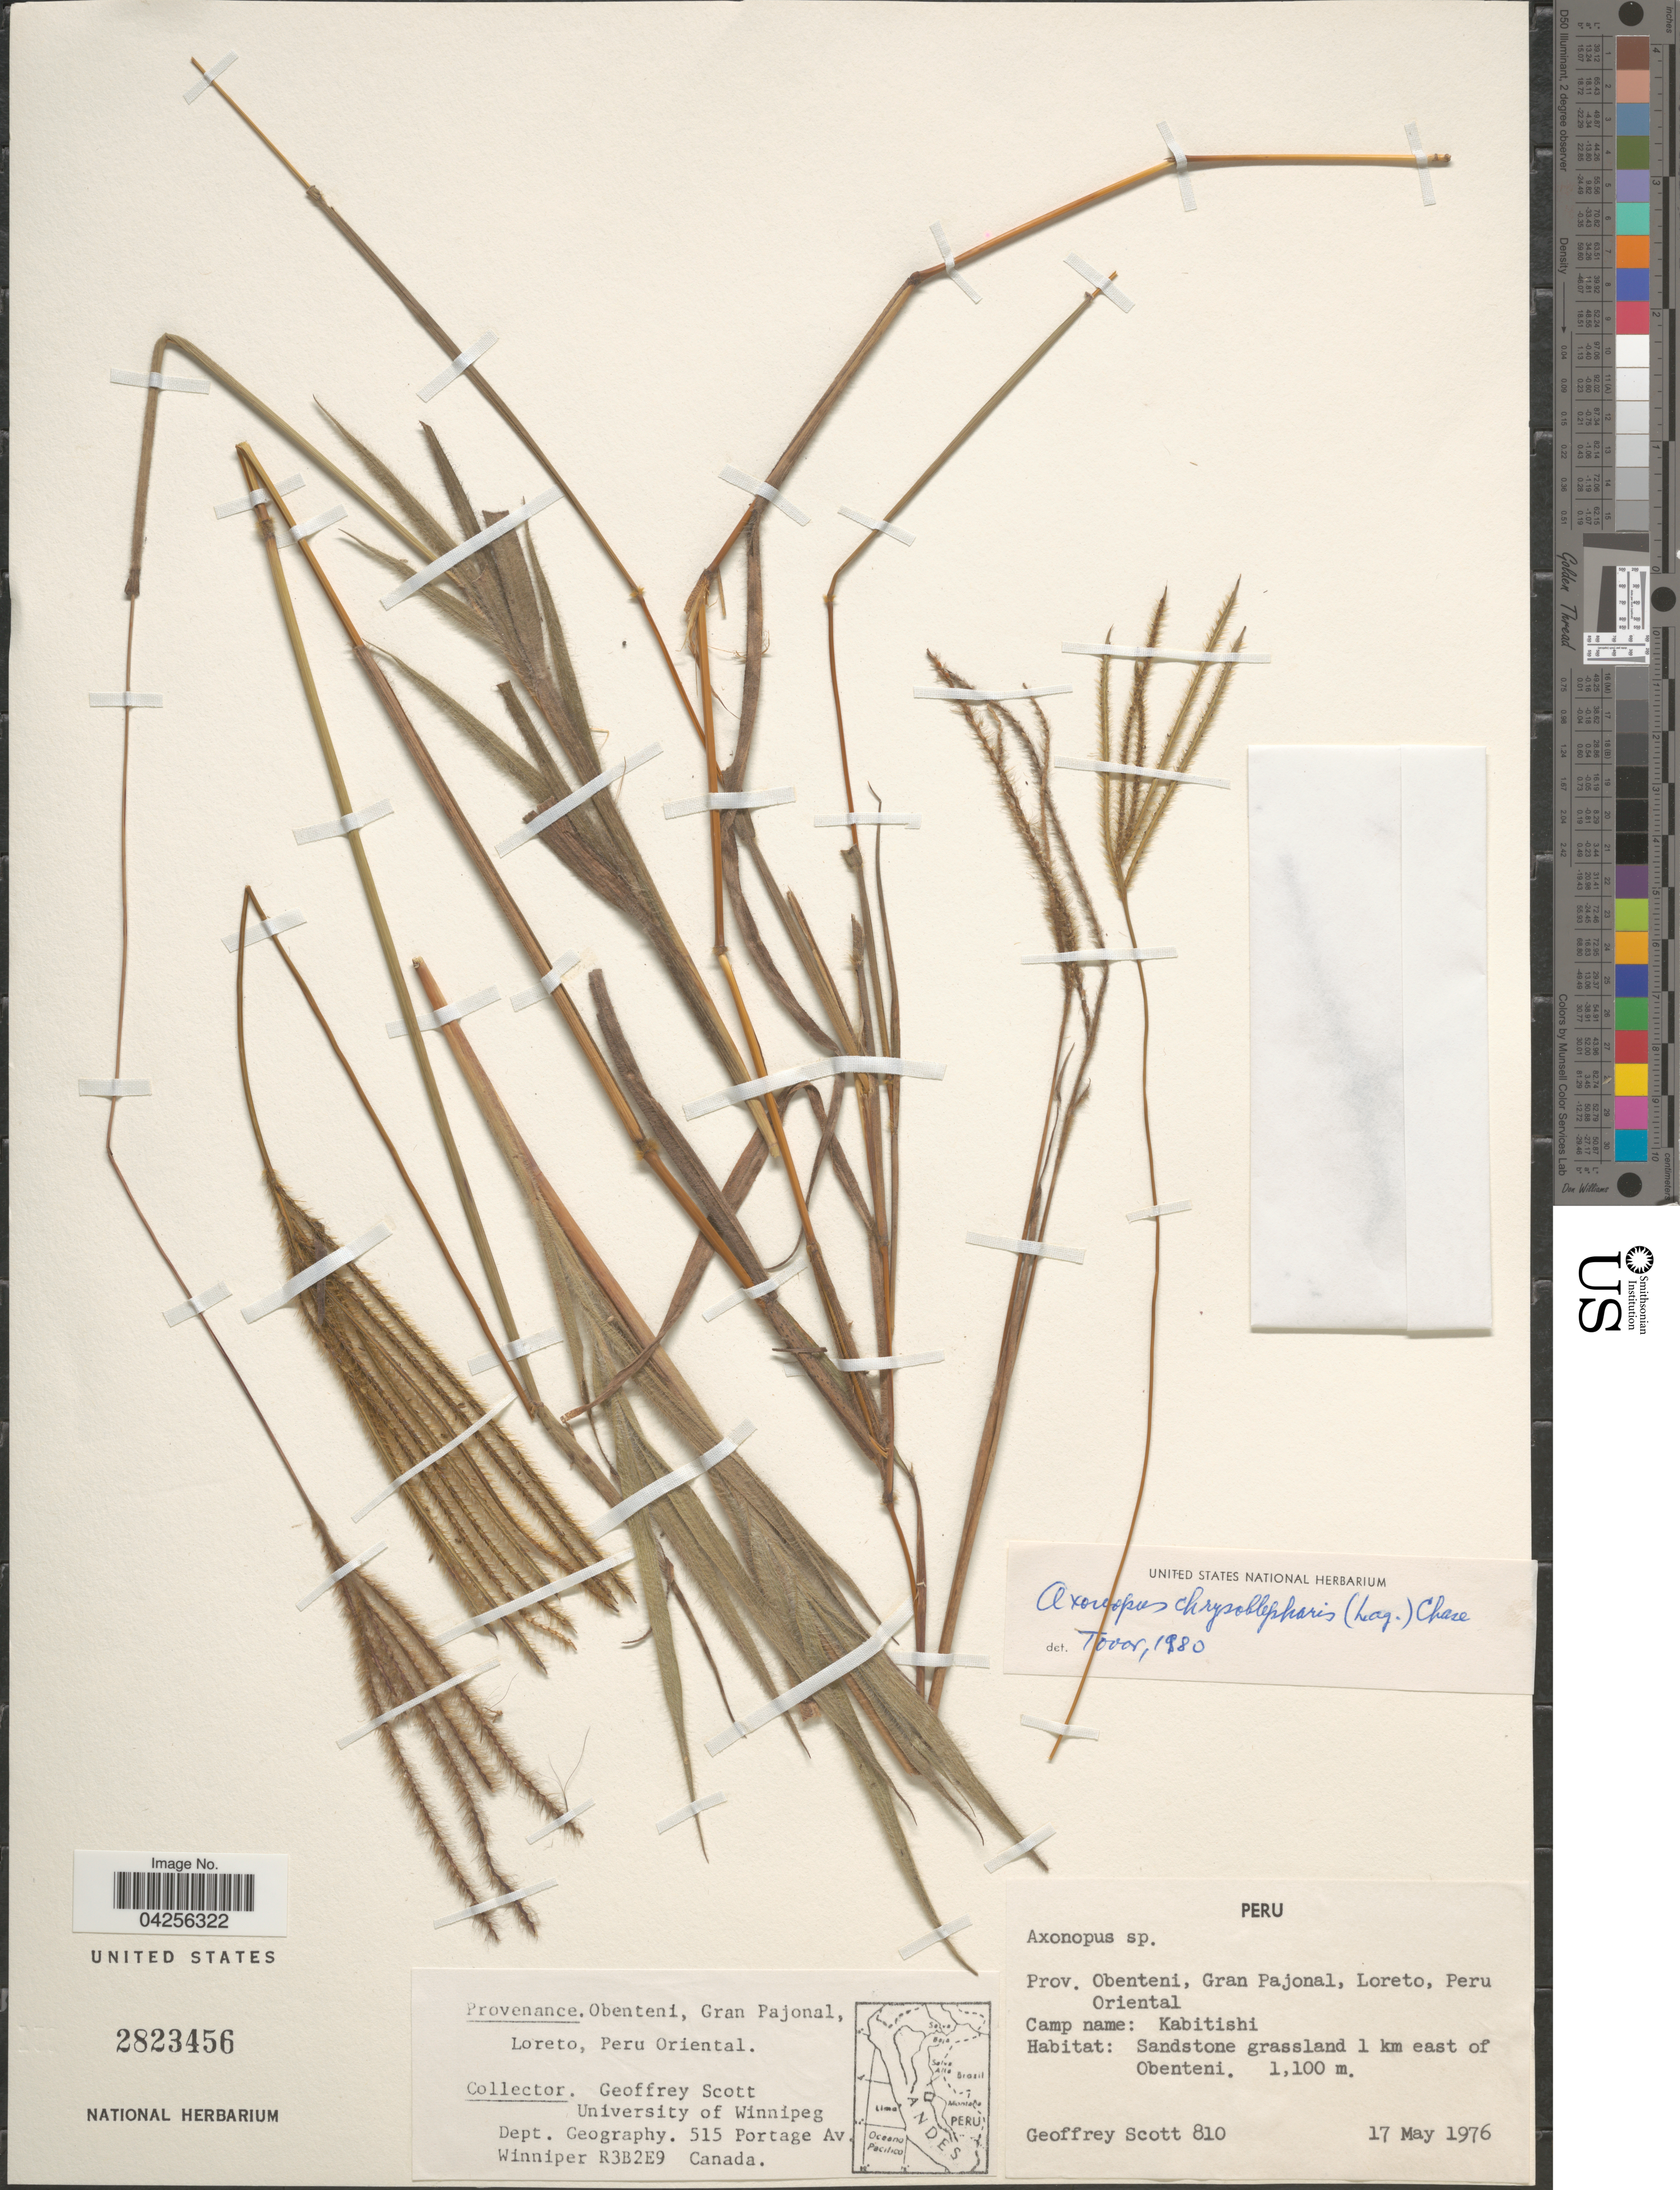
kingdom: Plantae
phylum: Tracheophyta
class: Liliopsida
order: Poales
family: Poaceae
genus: Axonopus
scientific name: Axonopus chrysoblepharis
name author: (Lag.) Chase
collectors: G. Scott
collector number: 810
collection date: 1976-05-17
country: Peru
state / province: Loreto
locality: Prov. Obenteni, Gran Pajonal, Peru Oriental. 1 km east of Obenteni.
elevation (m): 1100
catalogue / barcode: US 2823456